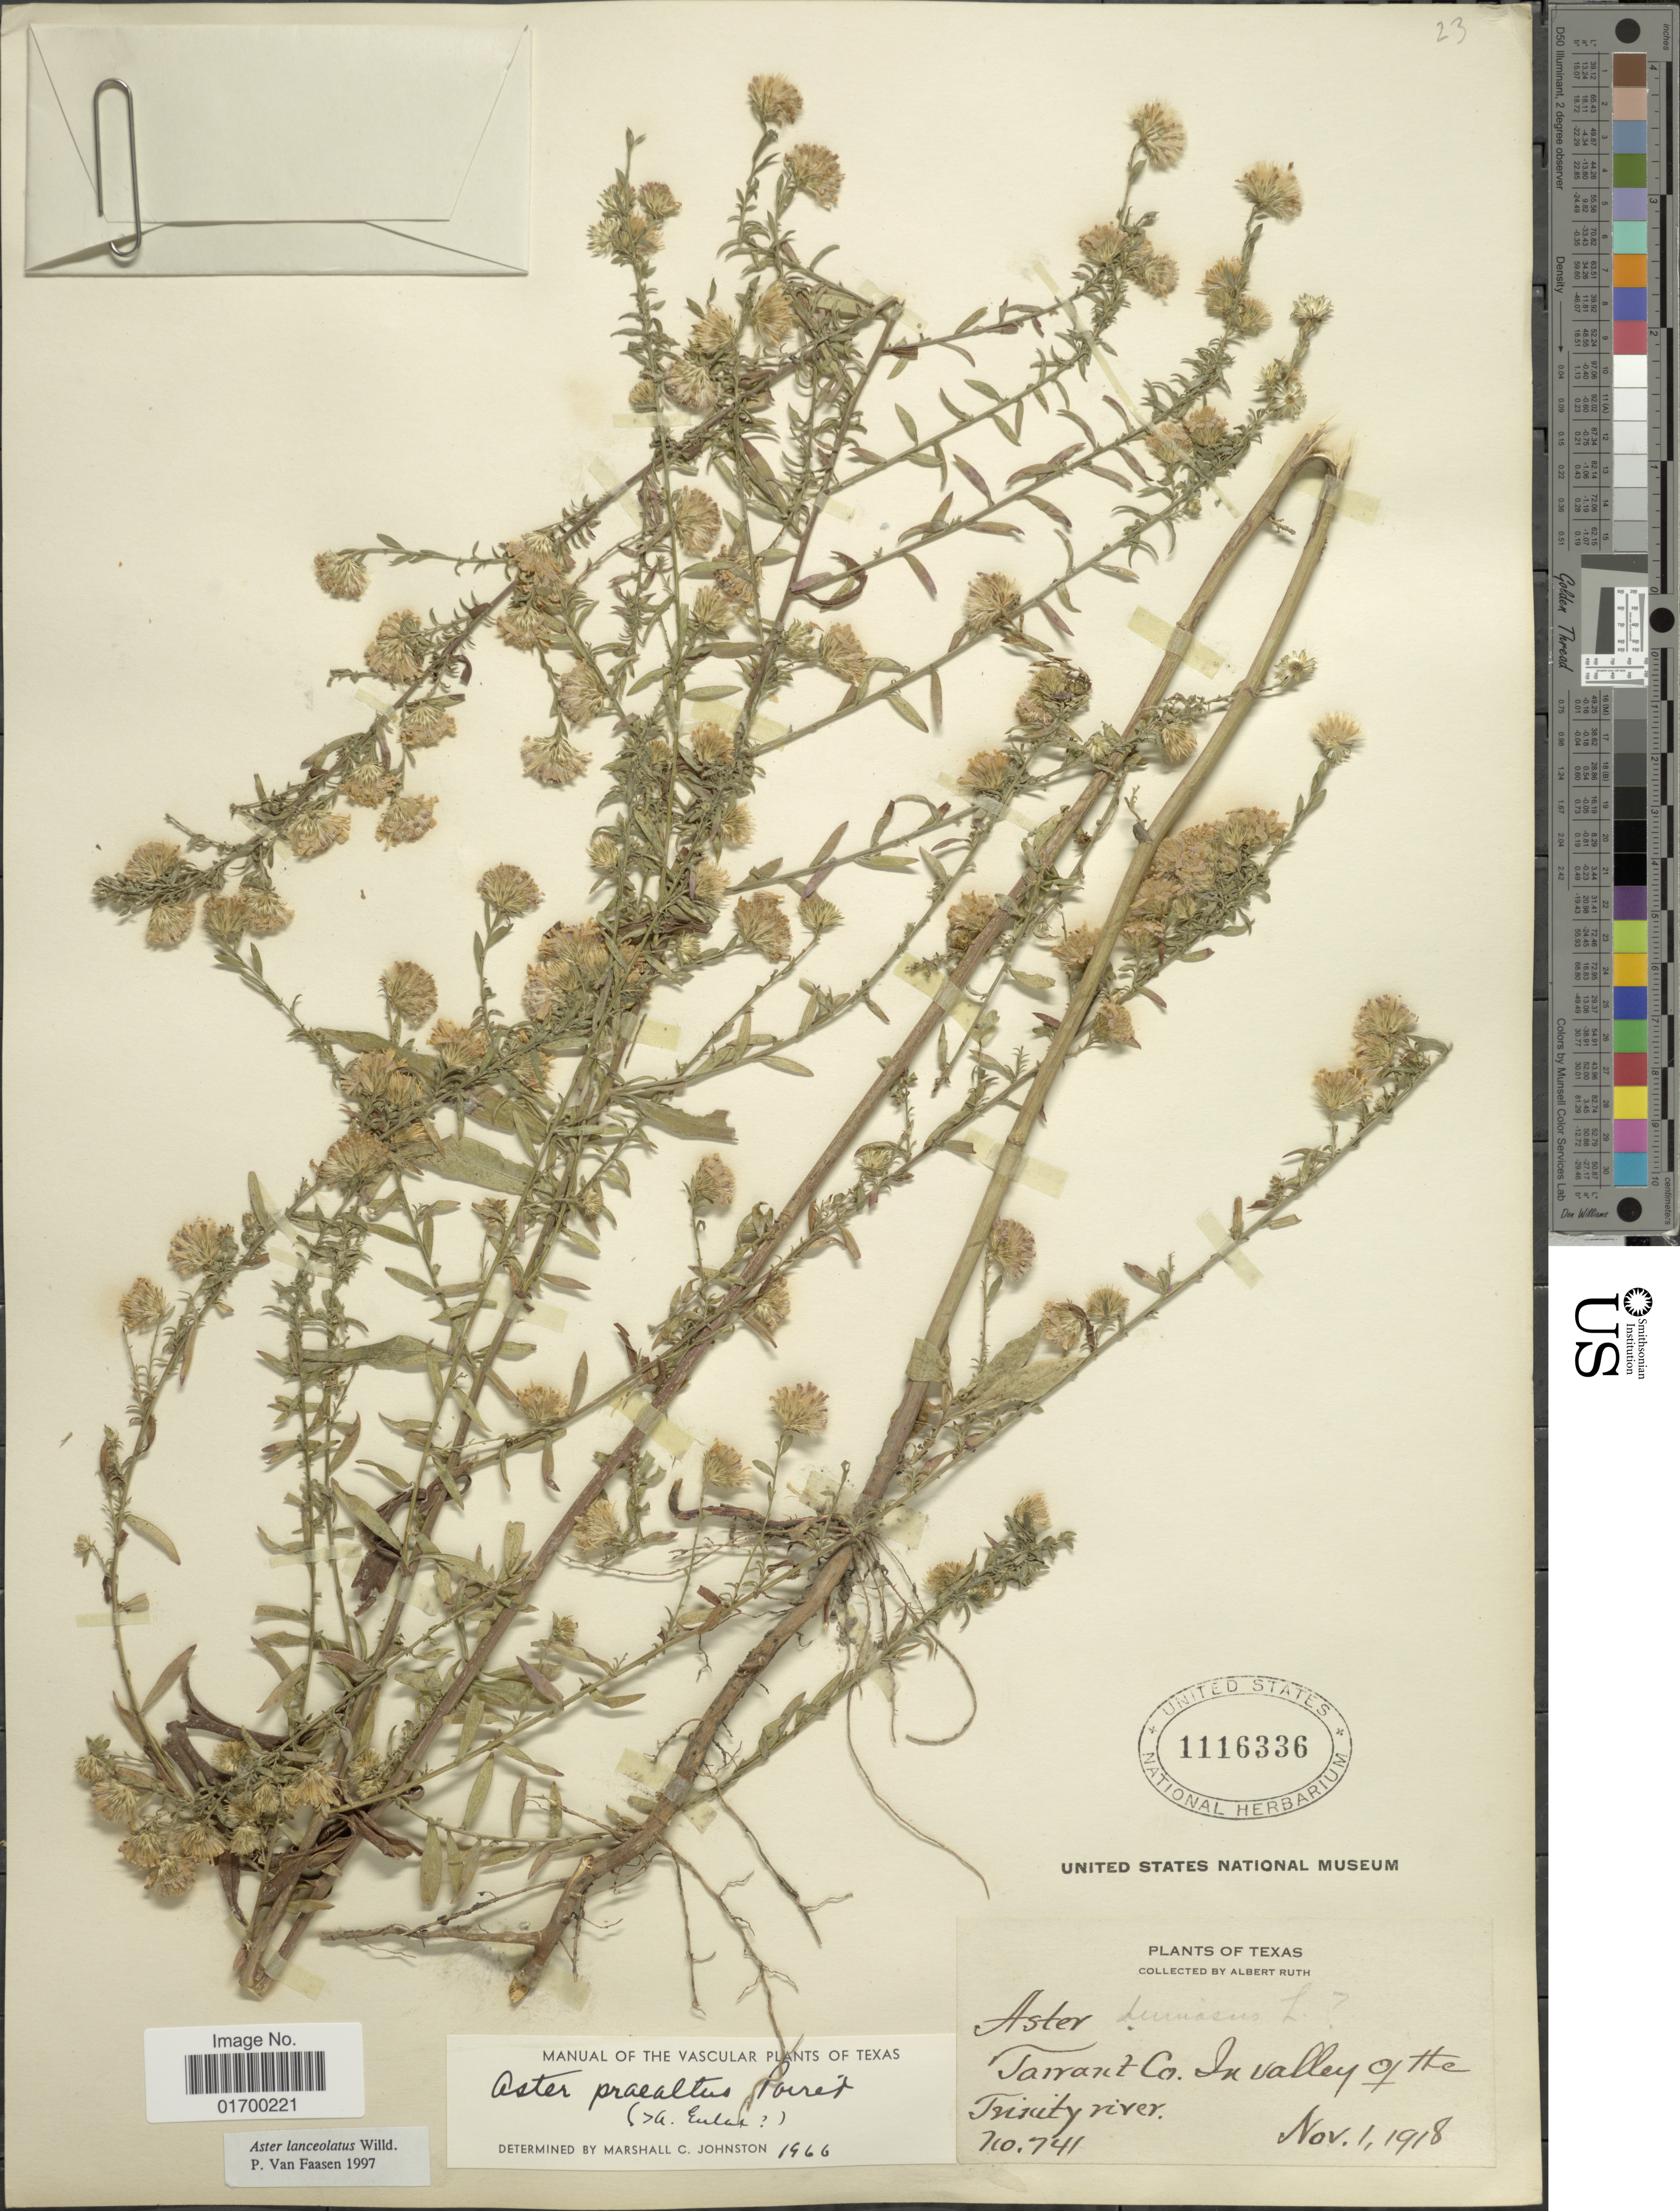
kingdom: Plantae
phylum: Tracheophyta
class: Magnoliopsida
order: Asterales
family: Asteraceae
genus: Symphyotrichum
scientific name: Symphyotrichum lanceolatum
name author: (Willd.) G.L. Nesom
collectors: A. Ruth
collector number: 741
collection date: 1918-11-01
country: United States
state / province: Texas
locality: Tarrant Co, In valley of the Trinity River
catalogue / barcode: US 1116336